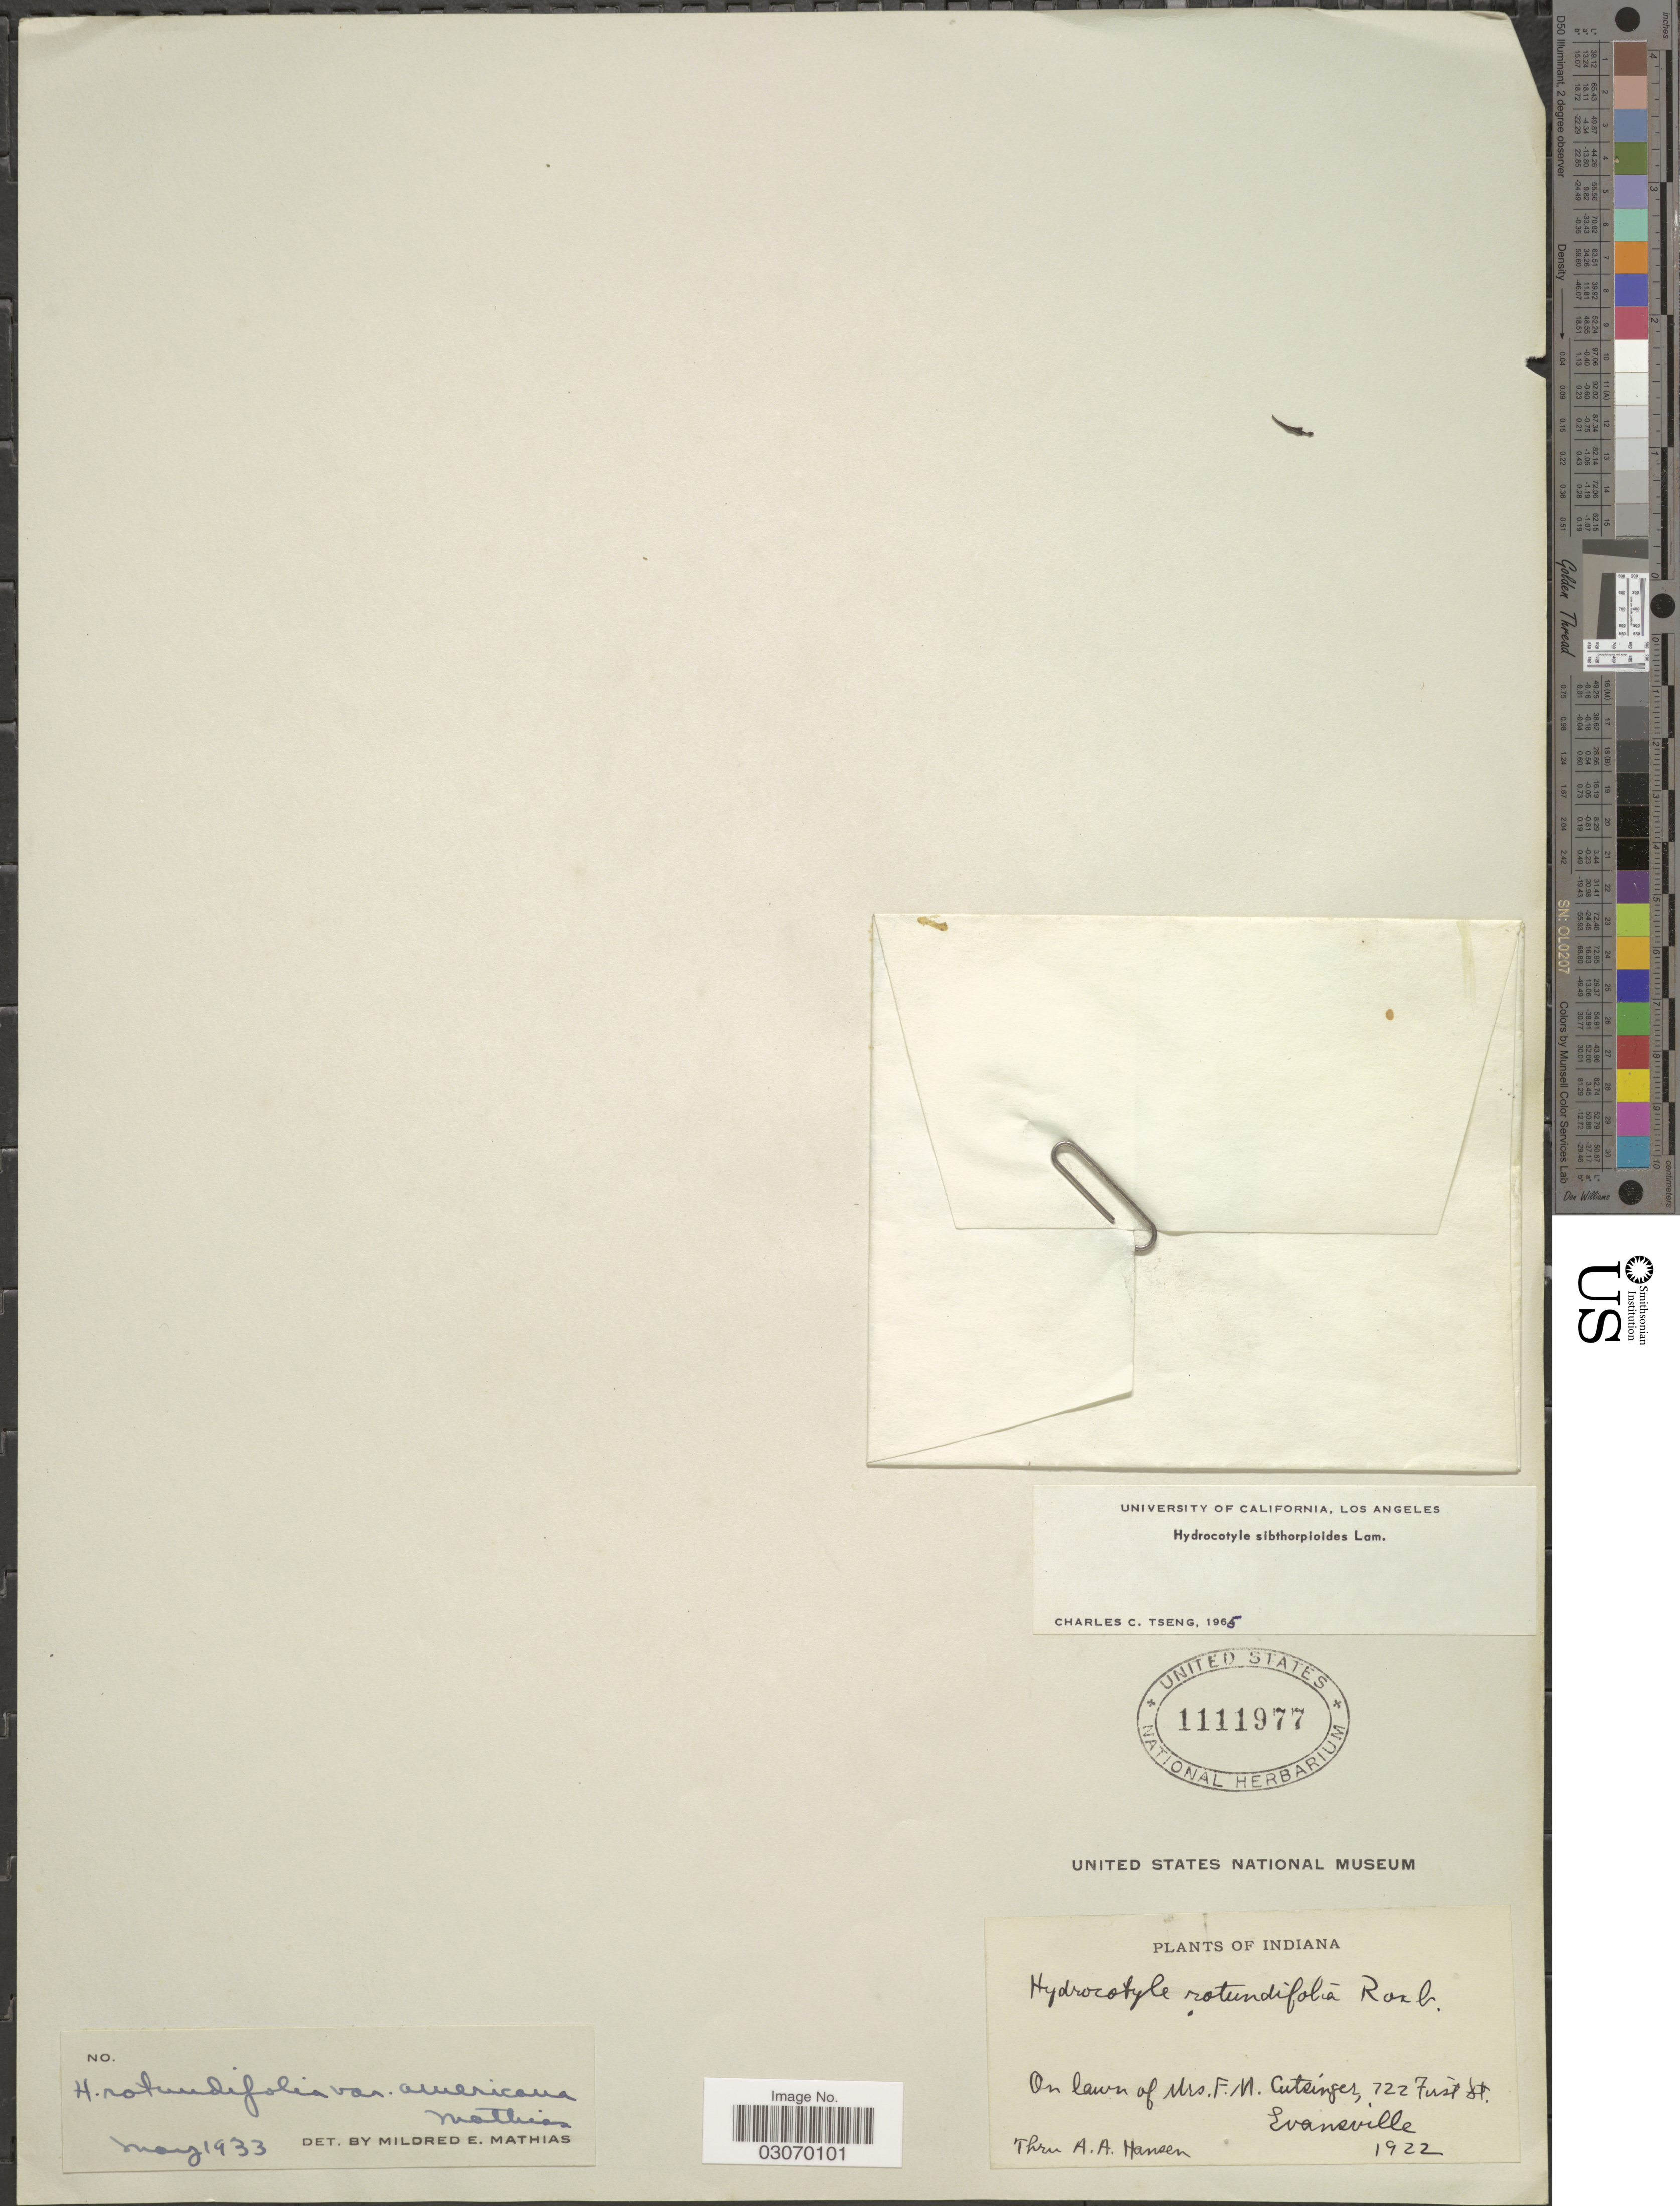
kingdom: Plantae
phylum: Tracheophyta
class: Magnoliopsida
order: Apiales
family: Araliaceae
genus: Hydrocotyle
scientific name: Hydrocotyle sibthorpioides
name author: Lam.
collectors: A. Hansen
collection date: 1922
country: United States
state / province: Indiana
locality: On lawn of Mrs. F.M. Cutsinger, 722 First St. Evansville.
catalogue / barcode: US 1111977